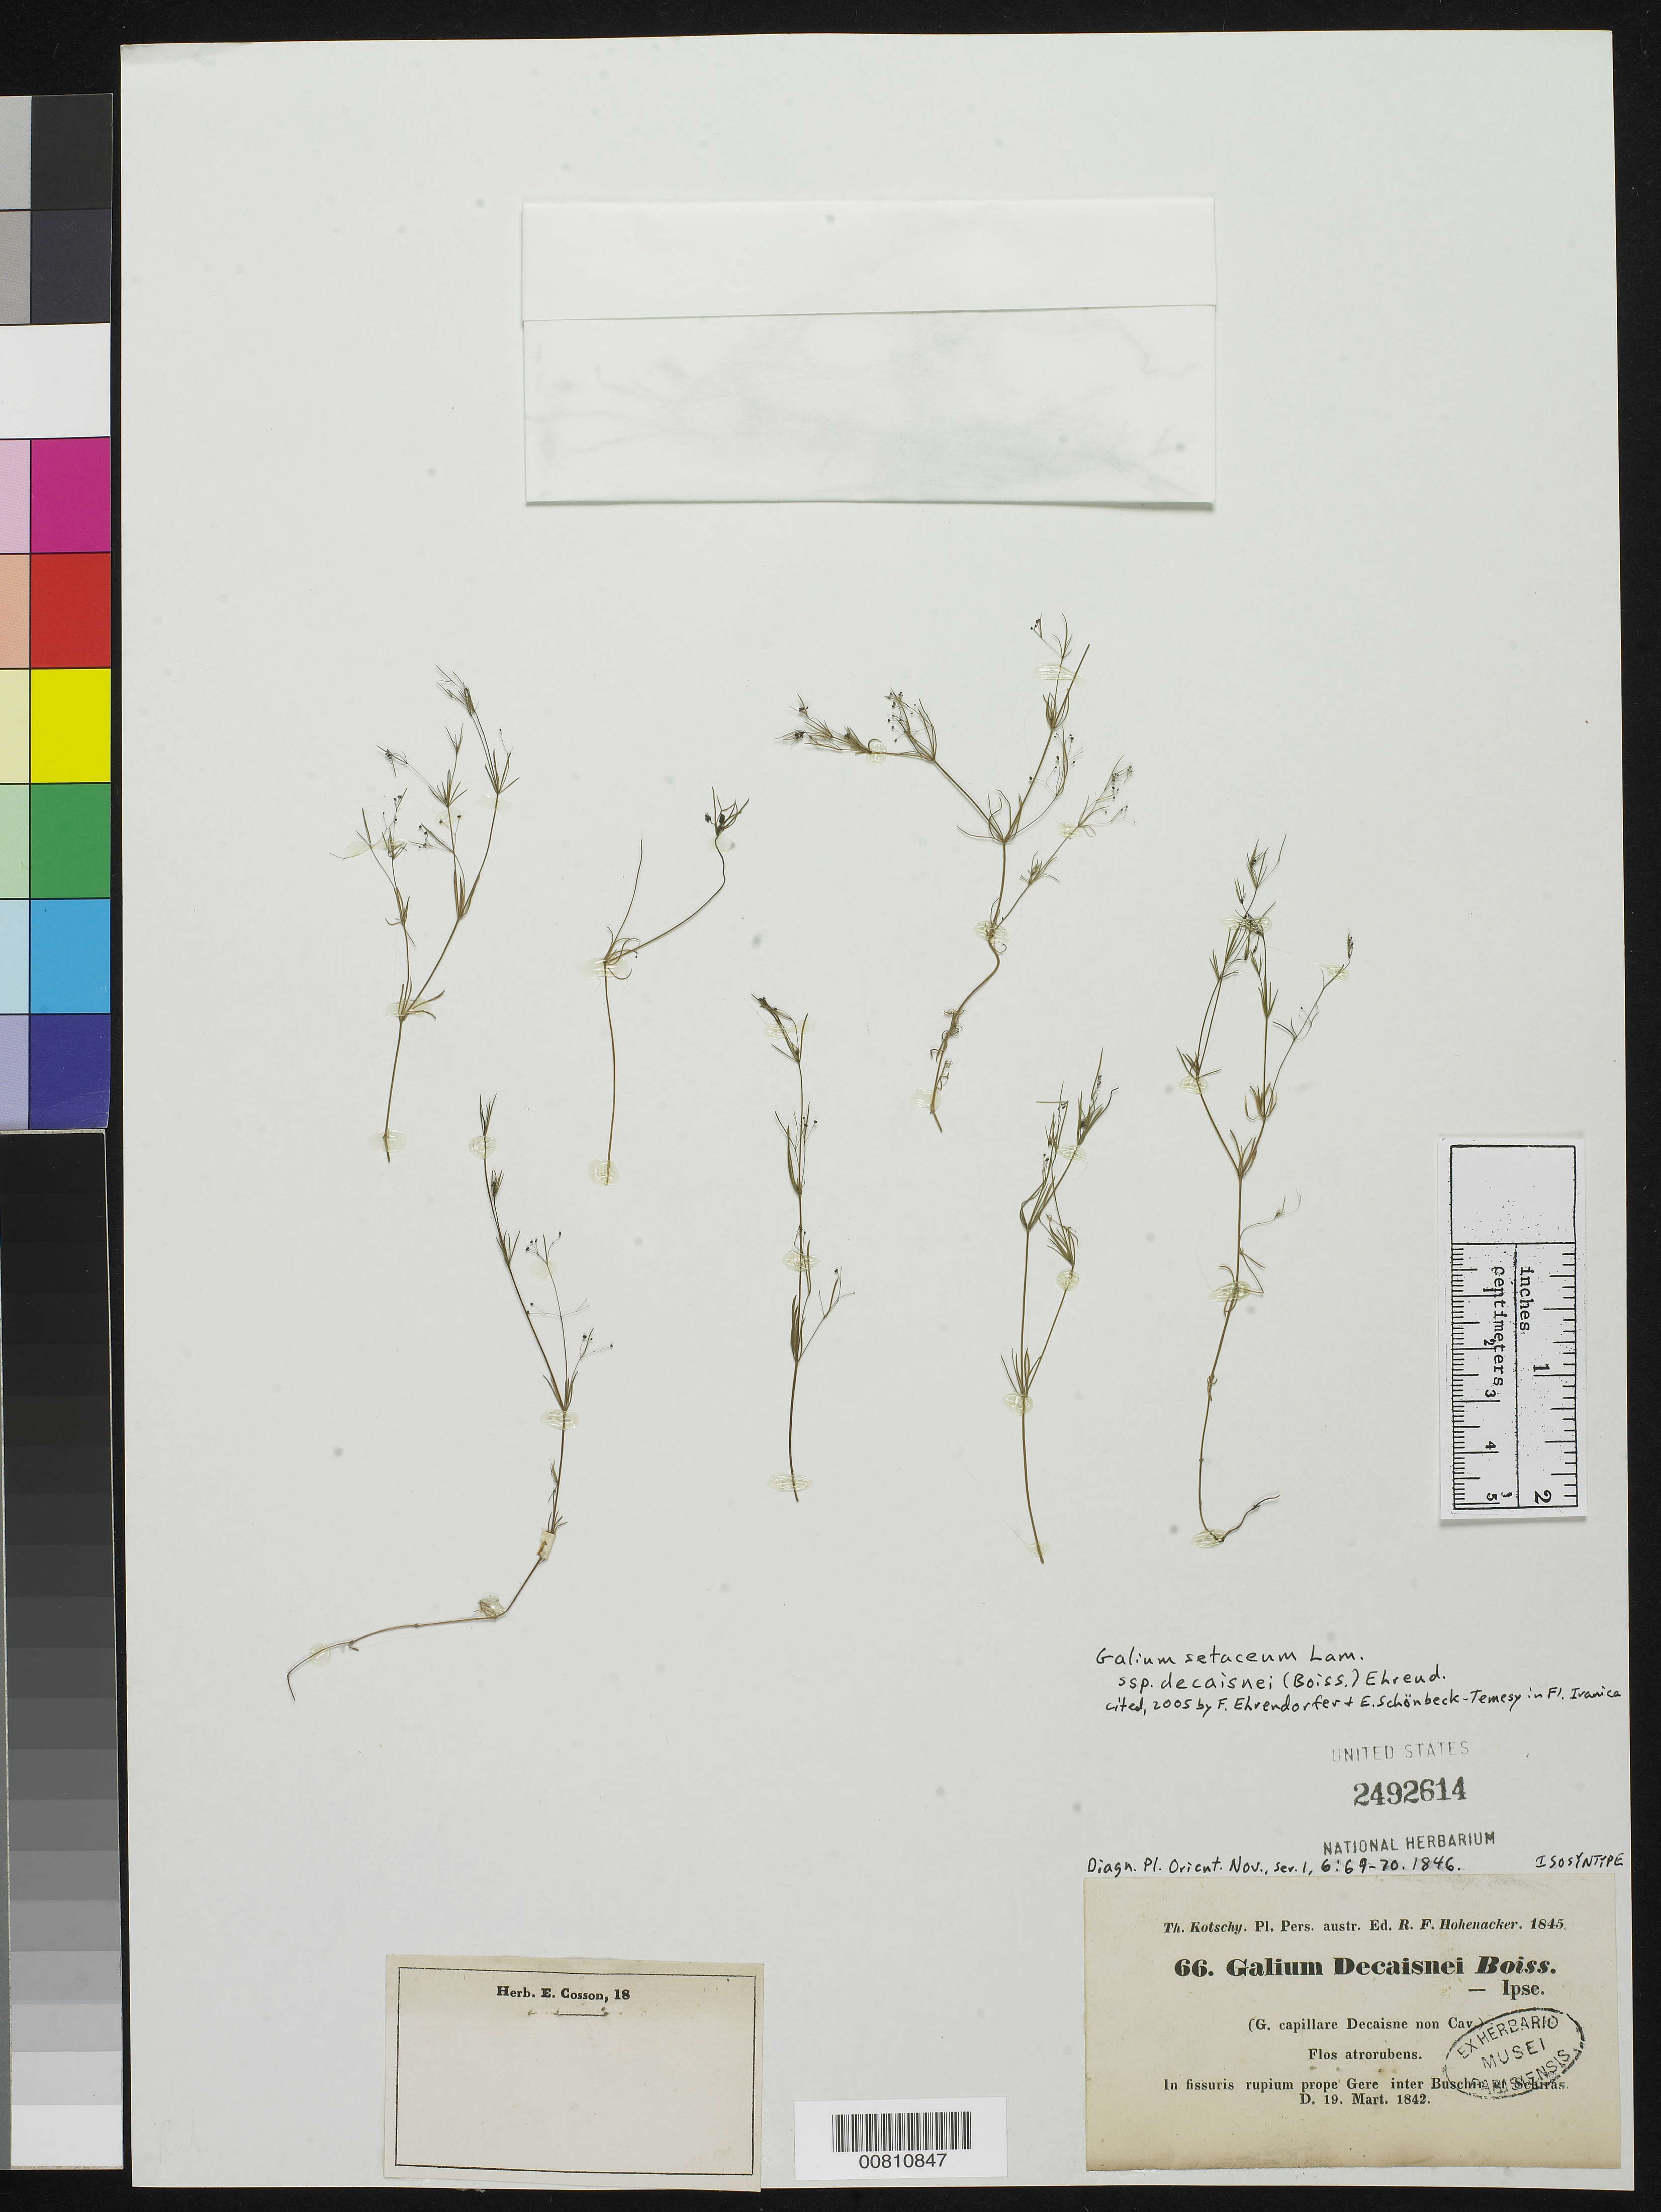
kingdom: Plantae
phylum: Tracheophyta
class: Magnoliopsida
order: Gentianales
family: Rubiaceae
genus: Galium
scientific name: Galium decaisnei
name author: Boiss.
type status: Isosyntype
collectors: K. G. Kotschy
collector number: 66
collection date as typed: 19 Mar 1842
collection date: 1842-03-19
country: Iran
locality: In fissuris rupium prope Gere inter Buschir et Schiras.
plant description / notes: Cited 2005 by F. Ehrendorfer & E. Schönbeck-Temesy in Fl. Iranica.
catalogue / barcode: US 2492614